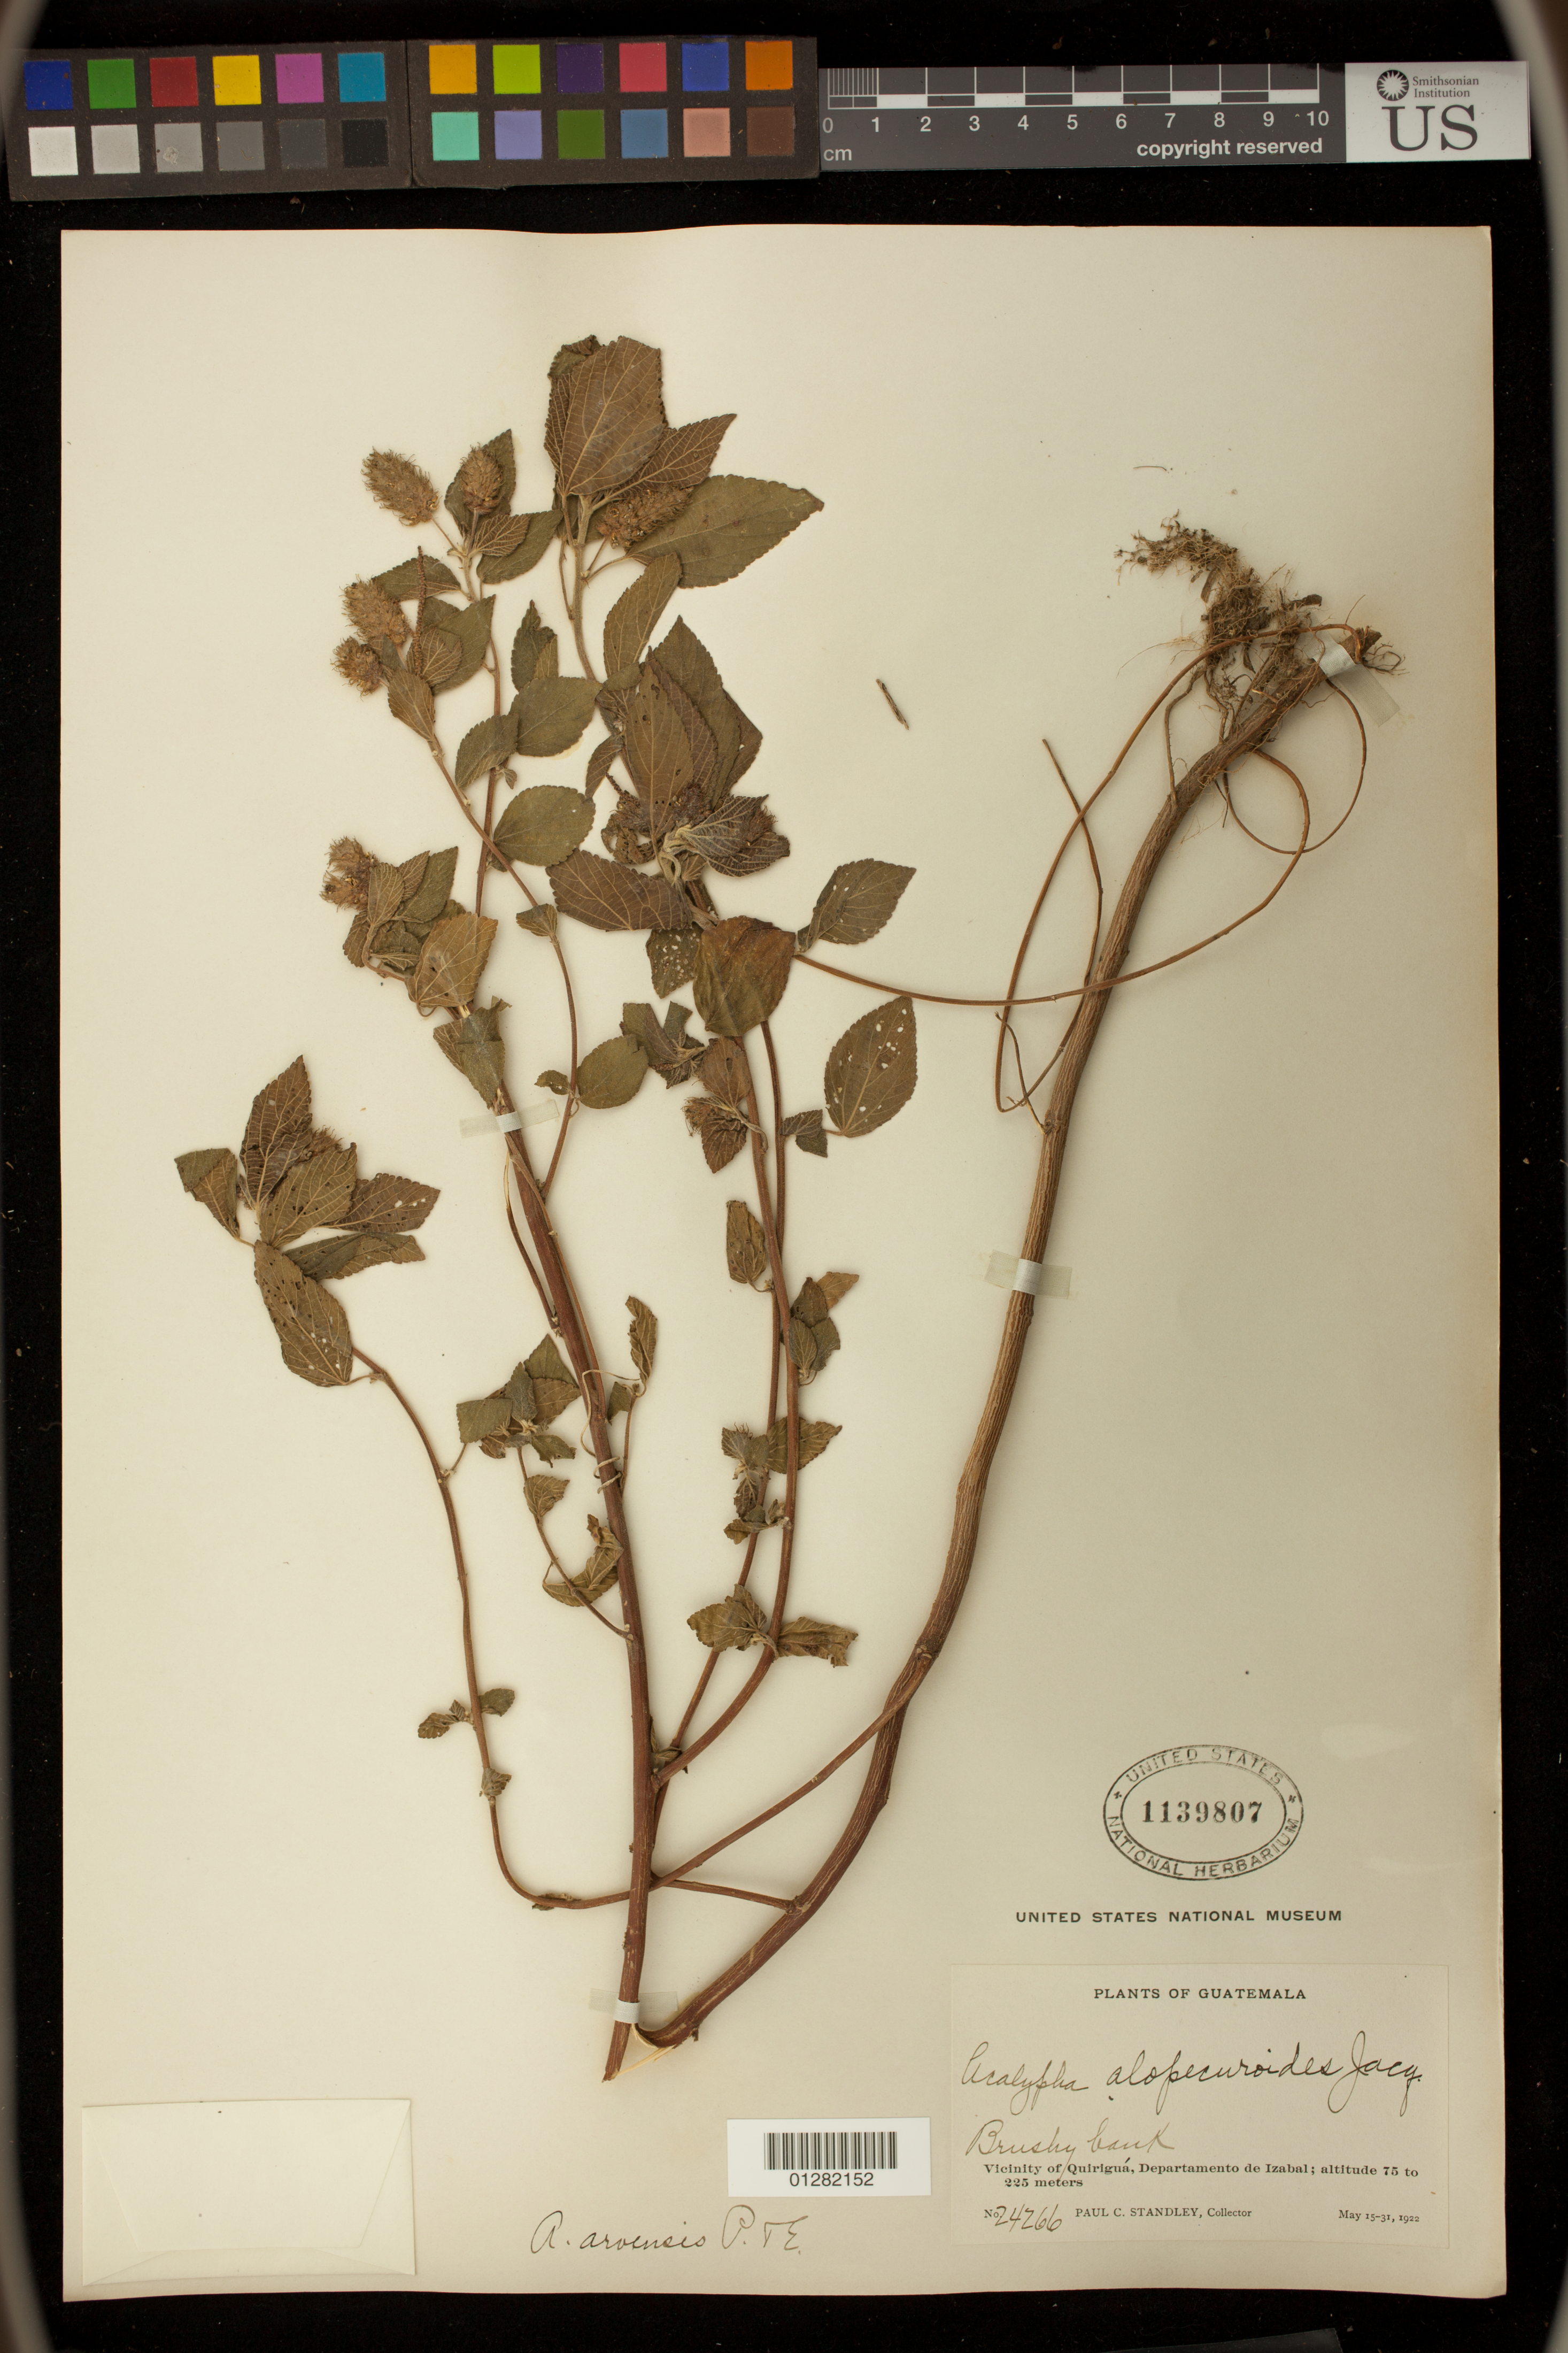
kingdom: Plantae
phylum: Tracheophyta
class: Magnoliopsida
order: Malpighiales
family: Euphorbiaceae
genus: Acalypha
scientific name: Acalypha arvensis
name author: Poepp.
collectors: P. C. Standley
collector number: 24266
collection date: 1922-05-15/1922-05-31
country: Guatemala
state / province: Izabal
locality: Vicinity of Quirigua.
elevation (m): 75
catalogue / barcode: US 1139807